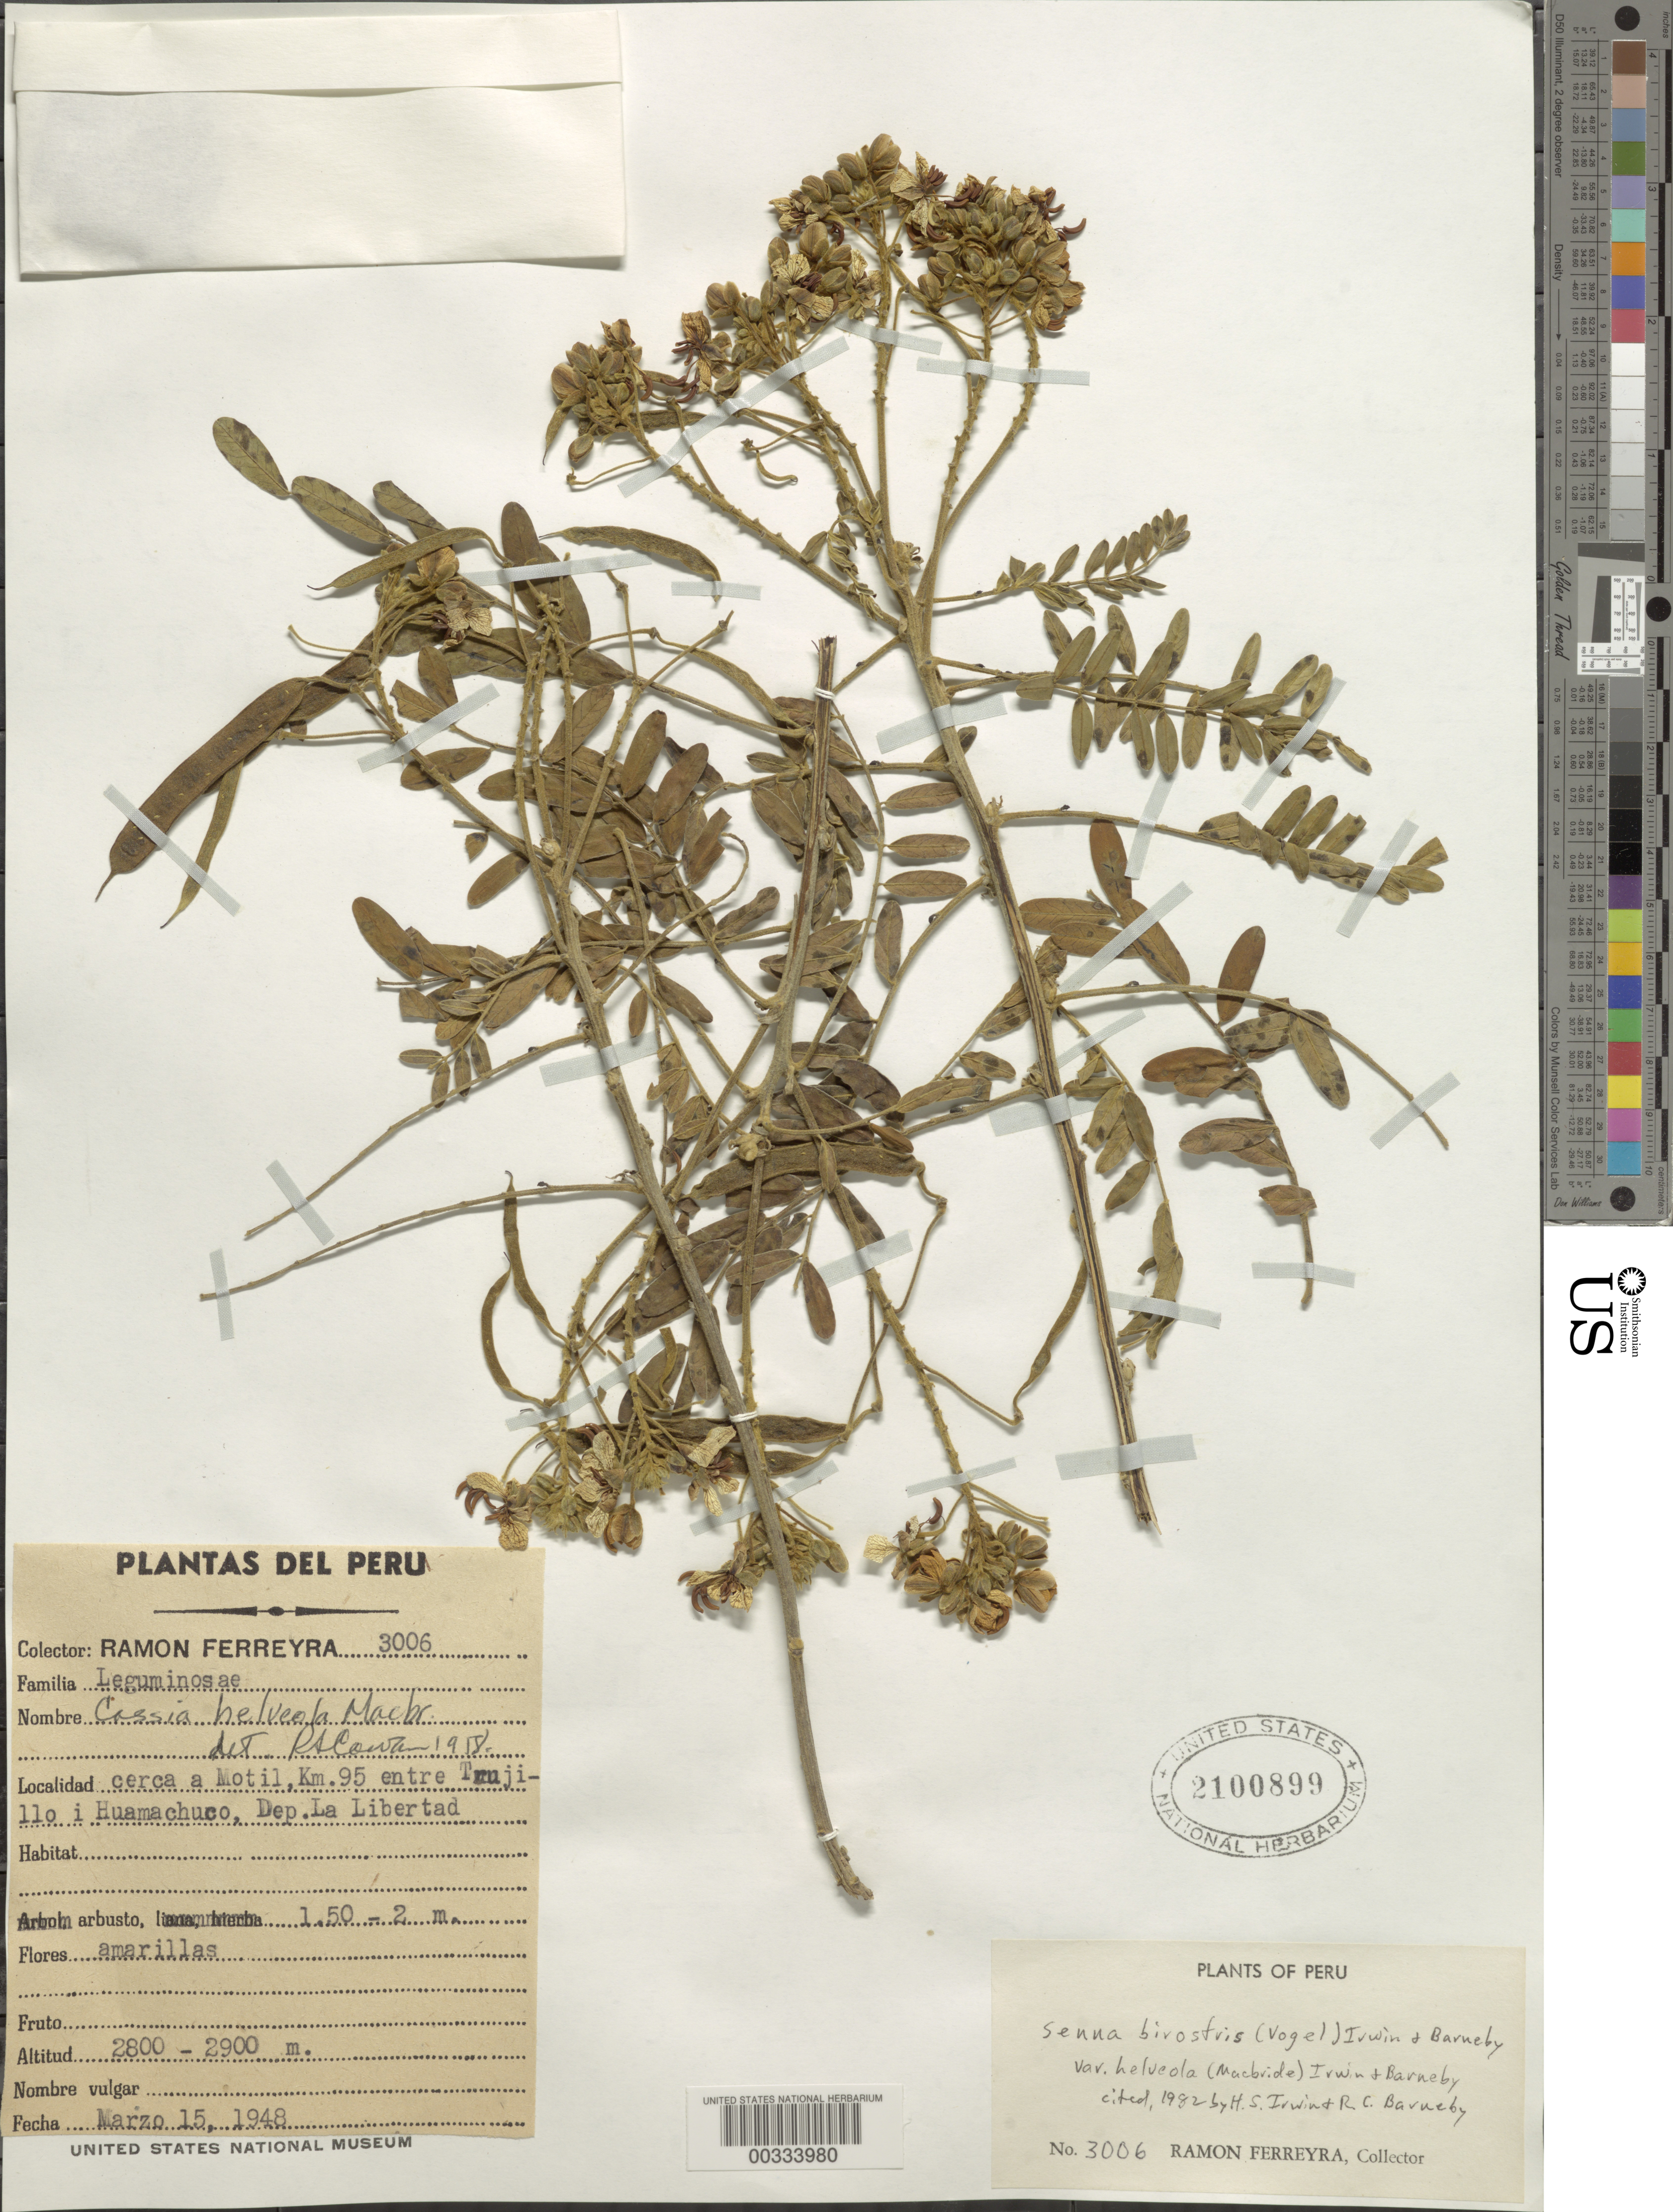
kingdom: Plantae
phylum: Tracheophyta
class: Magnoliopsida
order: Fabales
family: Fabaceae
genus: Senna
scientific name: Senna birostris var. helveola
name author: (J.F. Macbr.) H.S. Irwin & Barneby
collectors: R. A. Ferreyra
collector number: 3006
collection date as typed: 15 Mar 1948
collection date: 1948-03-15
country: Peru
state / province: La Libertad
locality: Ca motil, km 95, between trujillo and huamachuco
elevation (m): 2800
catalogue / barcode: US 2100899